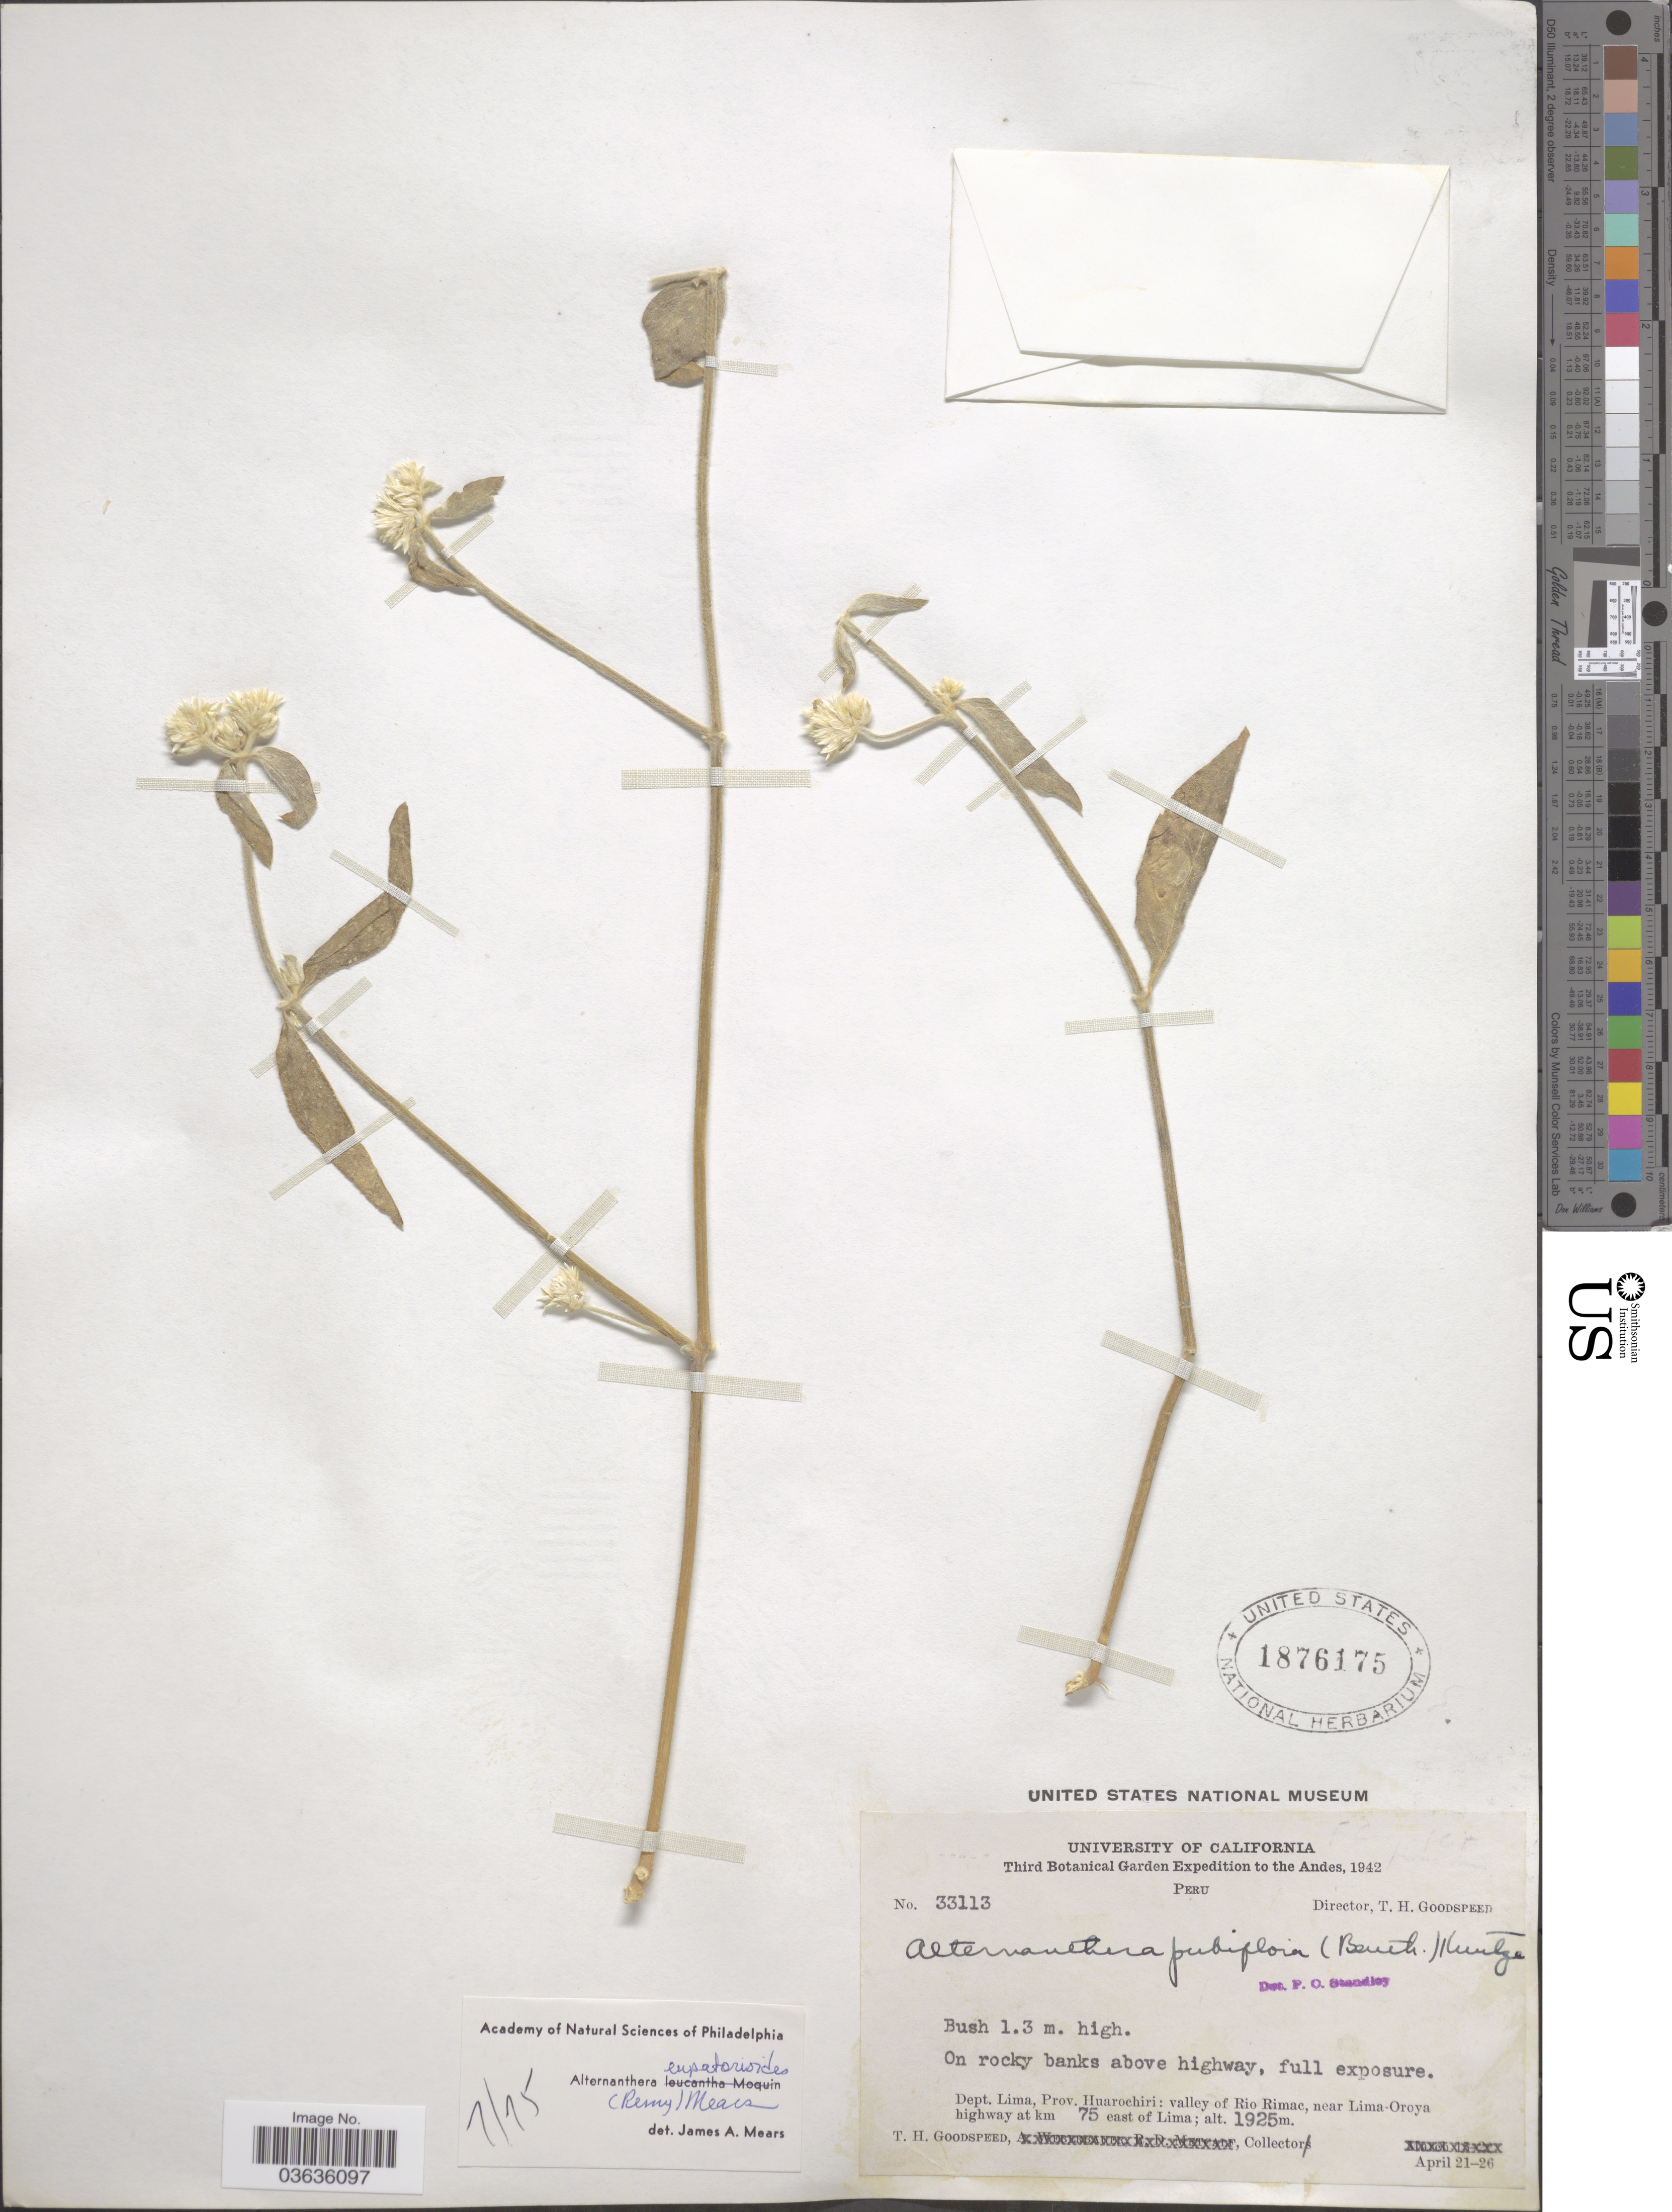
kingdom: Plantae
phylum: Tracheophyta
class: Magnoliopsida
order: Caryophyllales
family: Amaranthaceae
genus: Alternanthera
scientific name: Alternanthera eupatorioides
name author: Remy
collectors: T. Goodspeed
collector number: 33113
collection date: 1942-04-21/1942-04-26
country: Peru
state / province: Lima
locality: The Andes. Dept. Lima, Prov. Huarochiri: valley of Rio Rimac, near Lima-Oroya highway at km 75 east of Lima.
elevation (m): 1925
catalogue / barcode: US 1876175